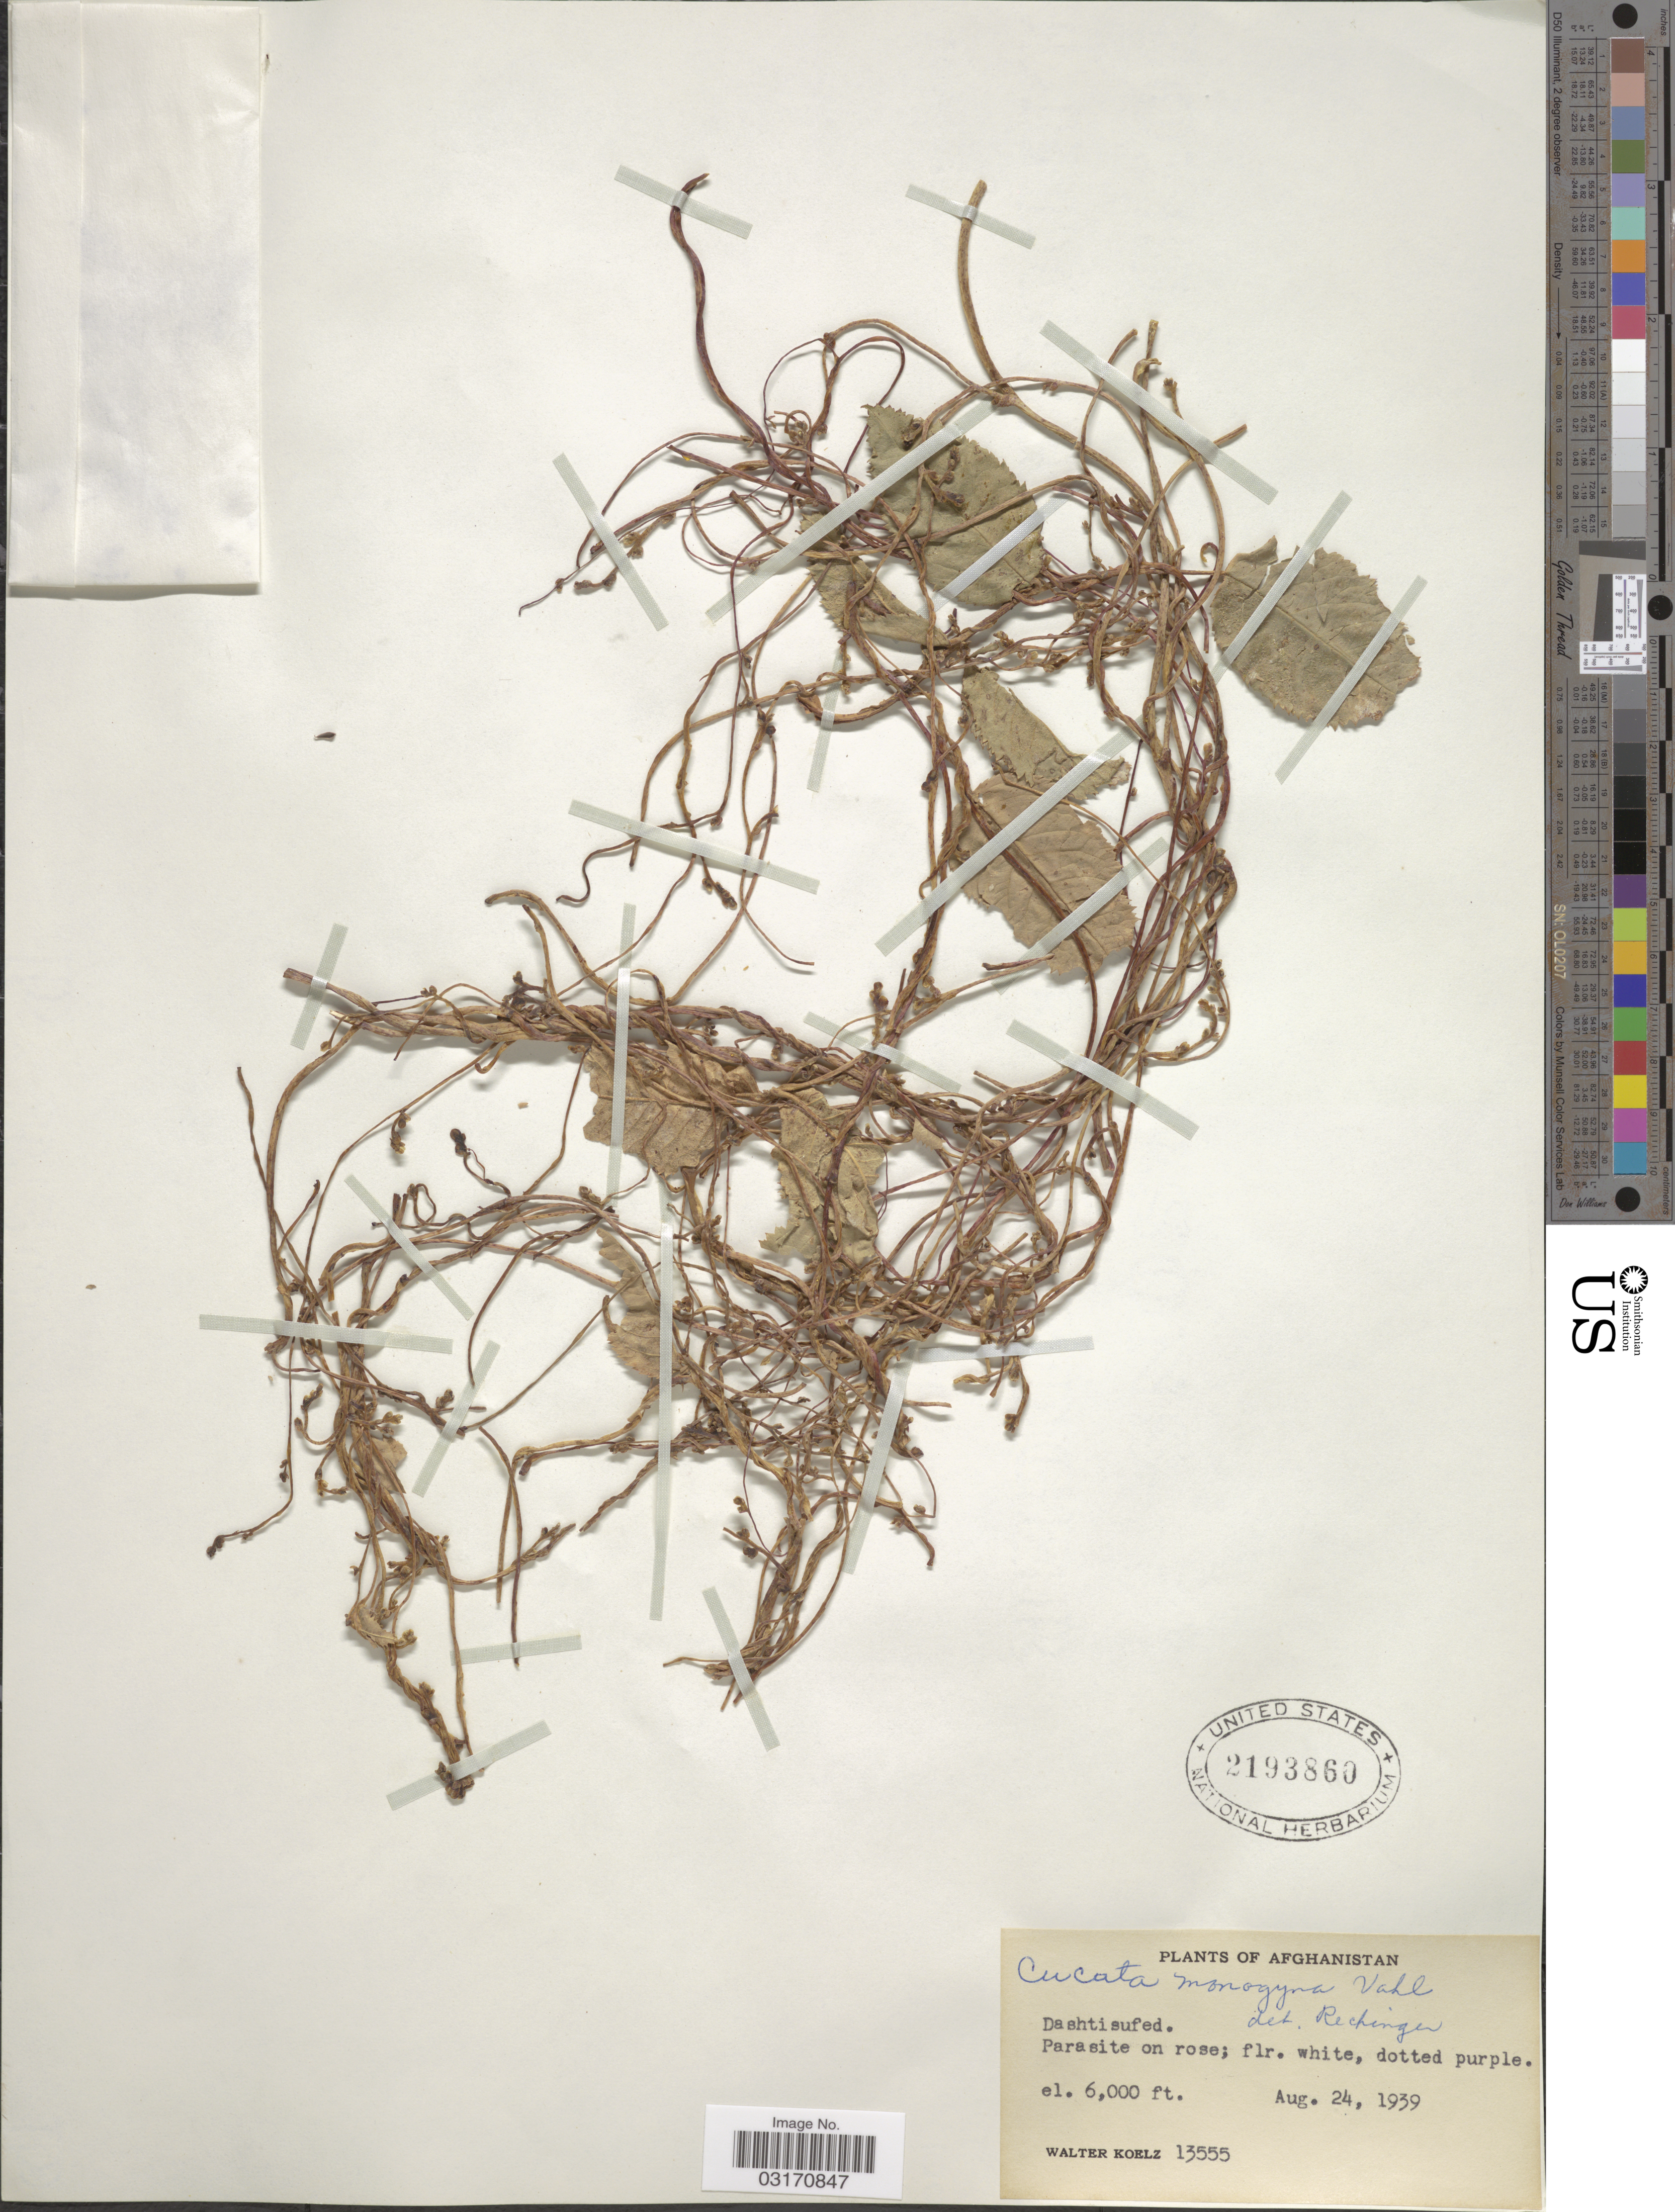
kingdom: Plantae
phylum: Tracheophyta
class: Magnoliopsida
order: Solanales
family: Convolvulaceae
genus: Cuscuta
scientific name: Cuscuta monogyna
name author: Vahl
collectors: W. N. Koelz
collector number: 13555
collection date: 1939-08-24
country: Afghanistan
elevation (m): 1829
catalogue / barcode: US 2193860